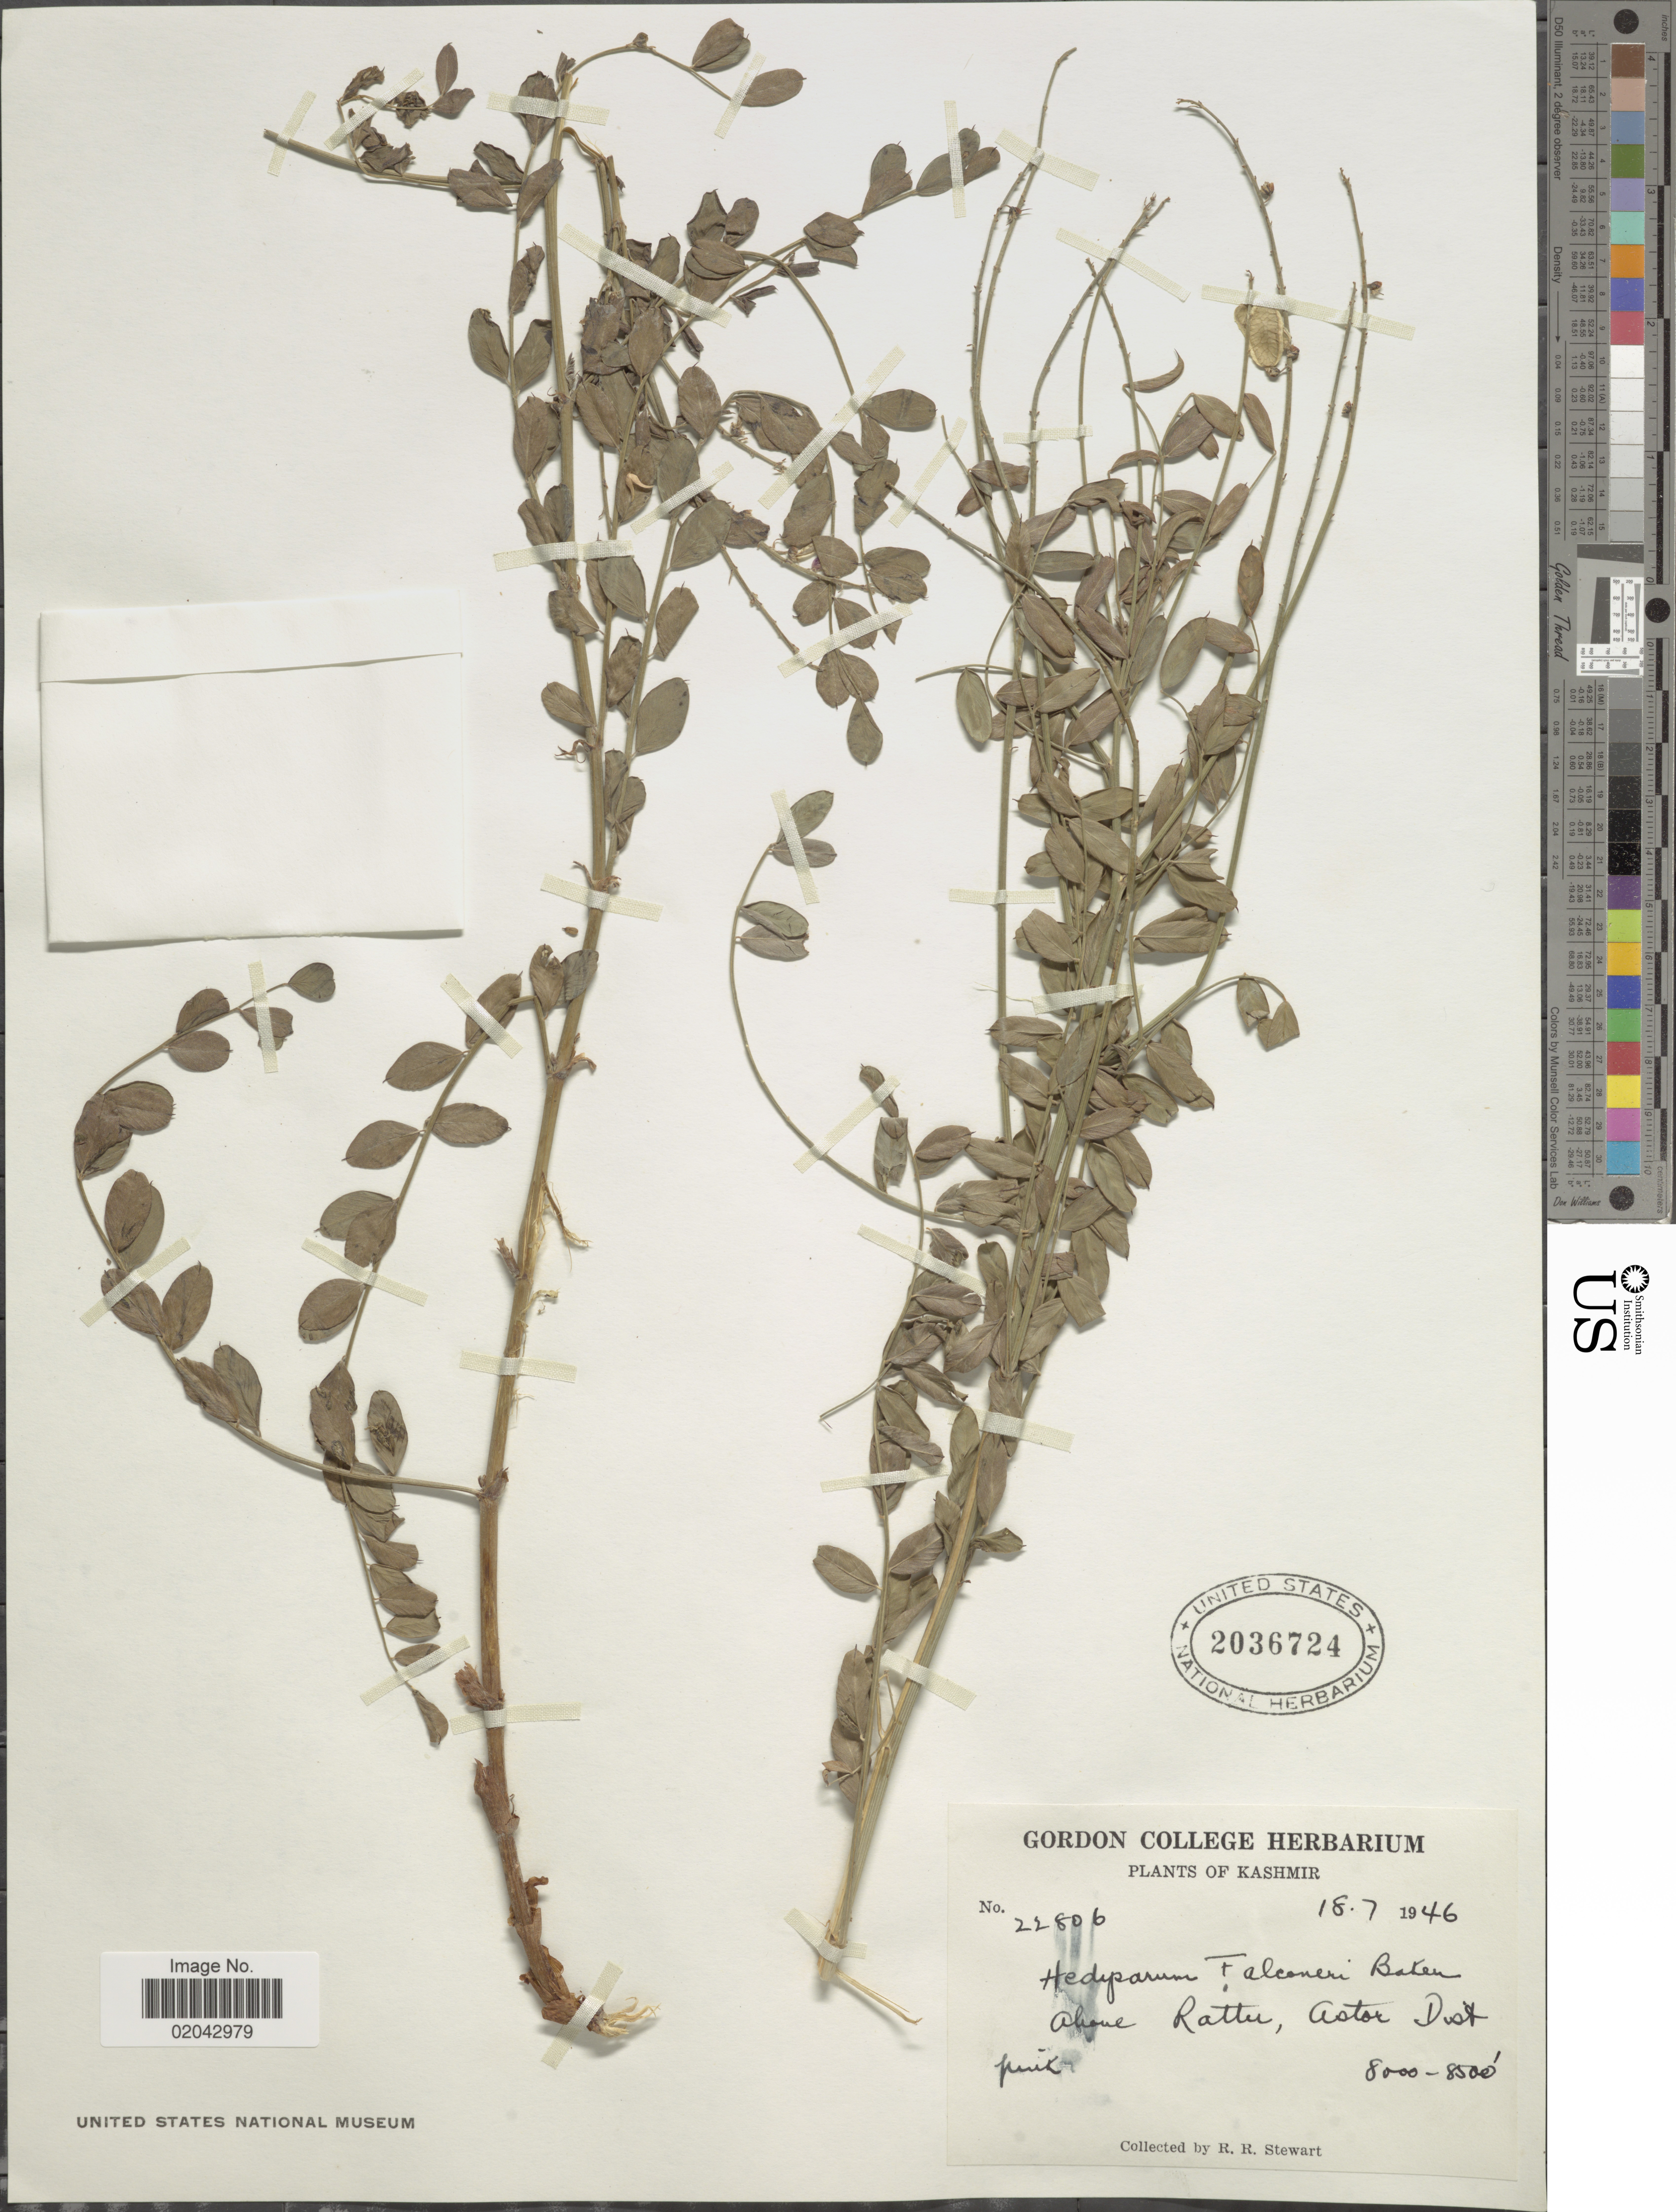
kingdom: Plantae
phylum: Tracheophyta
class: Magnoliopsida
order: Fabales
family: Fabaceae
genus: Hedysarum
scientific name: Hedysarum falconeri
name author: Baker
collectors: R. R. Stewart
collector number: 22806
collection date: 1946-07-18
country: Pakistan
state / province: Gilgit-Baltistan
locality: Kashmir, above Rattu, Astor Dist.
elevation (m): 2438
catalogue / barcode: US 2036724